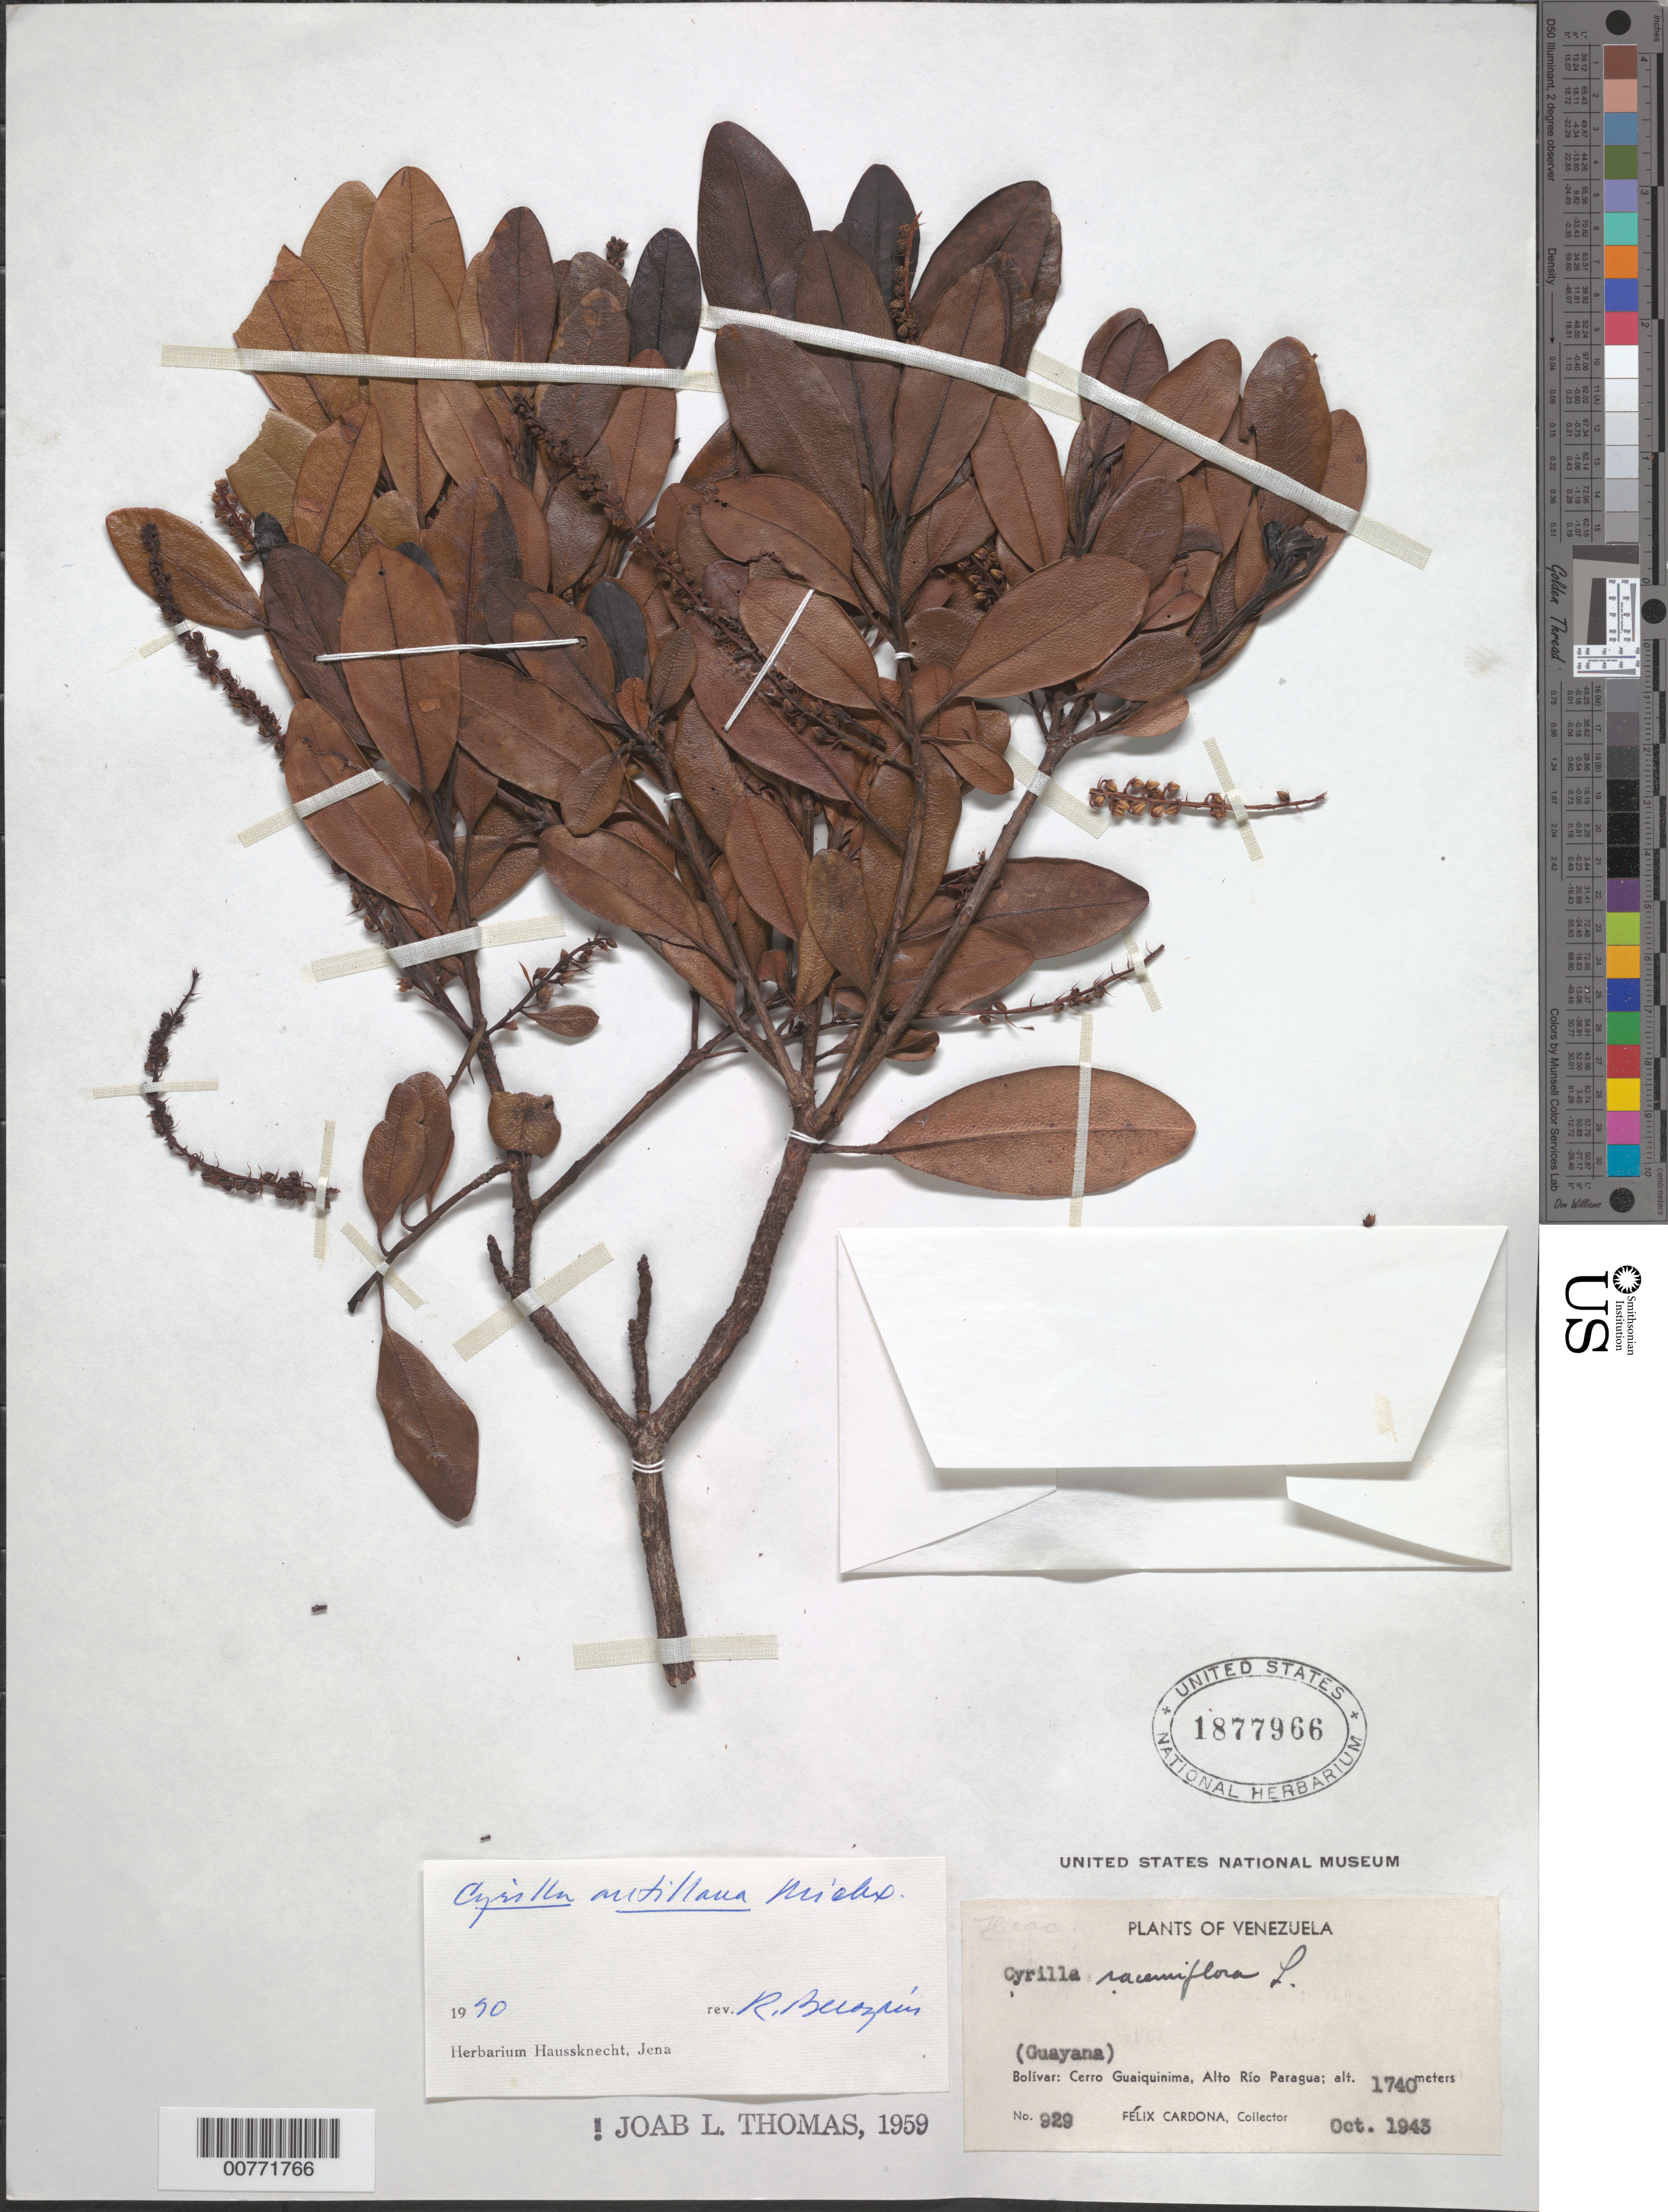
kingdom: Plantae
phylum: Tracheophyta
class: Magnoliopsida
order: Ericales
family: Cyrillaceae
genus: Cyrilla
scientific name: Cyrilla antillana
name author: Michx.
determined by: Berozain, R.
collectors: F. Cardona Puig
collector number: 929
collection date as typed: Oct-43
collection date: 1943-10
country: Venezuela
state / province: Bolívar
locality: Alto Río Paragua, Cerro Guaiquinima (Guayana)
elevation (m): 1740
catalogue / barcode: US 1877966